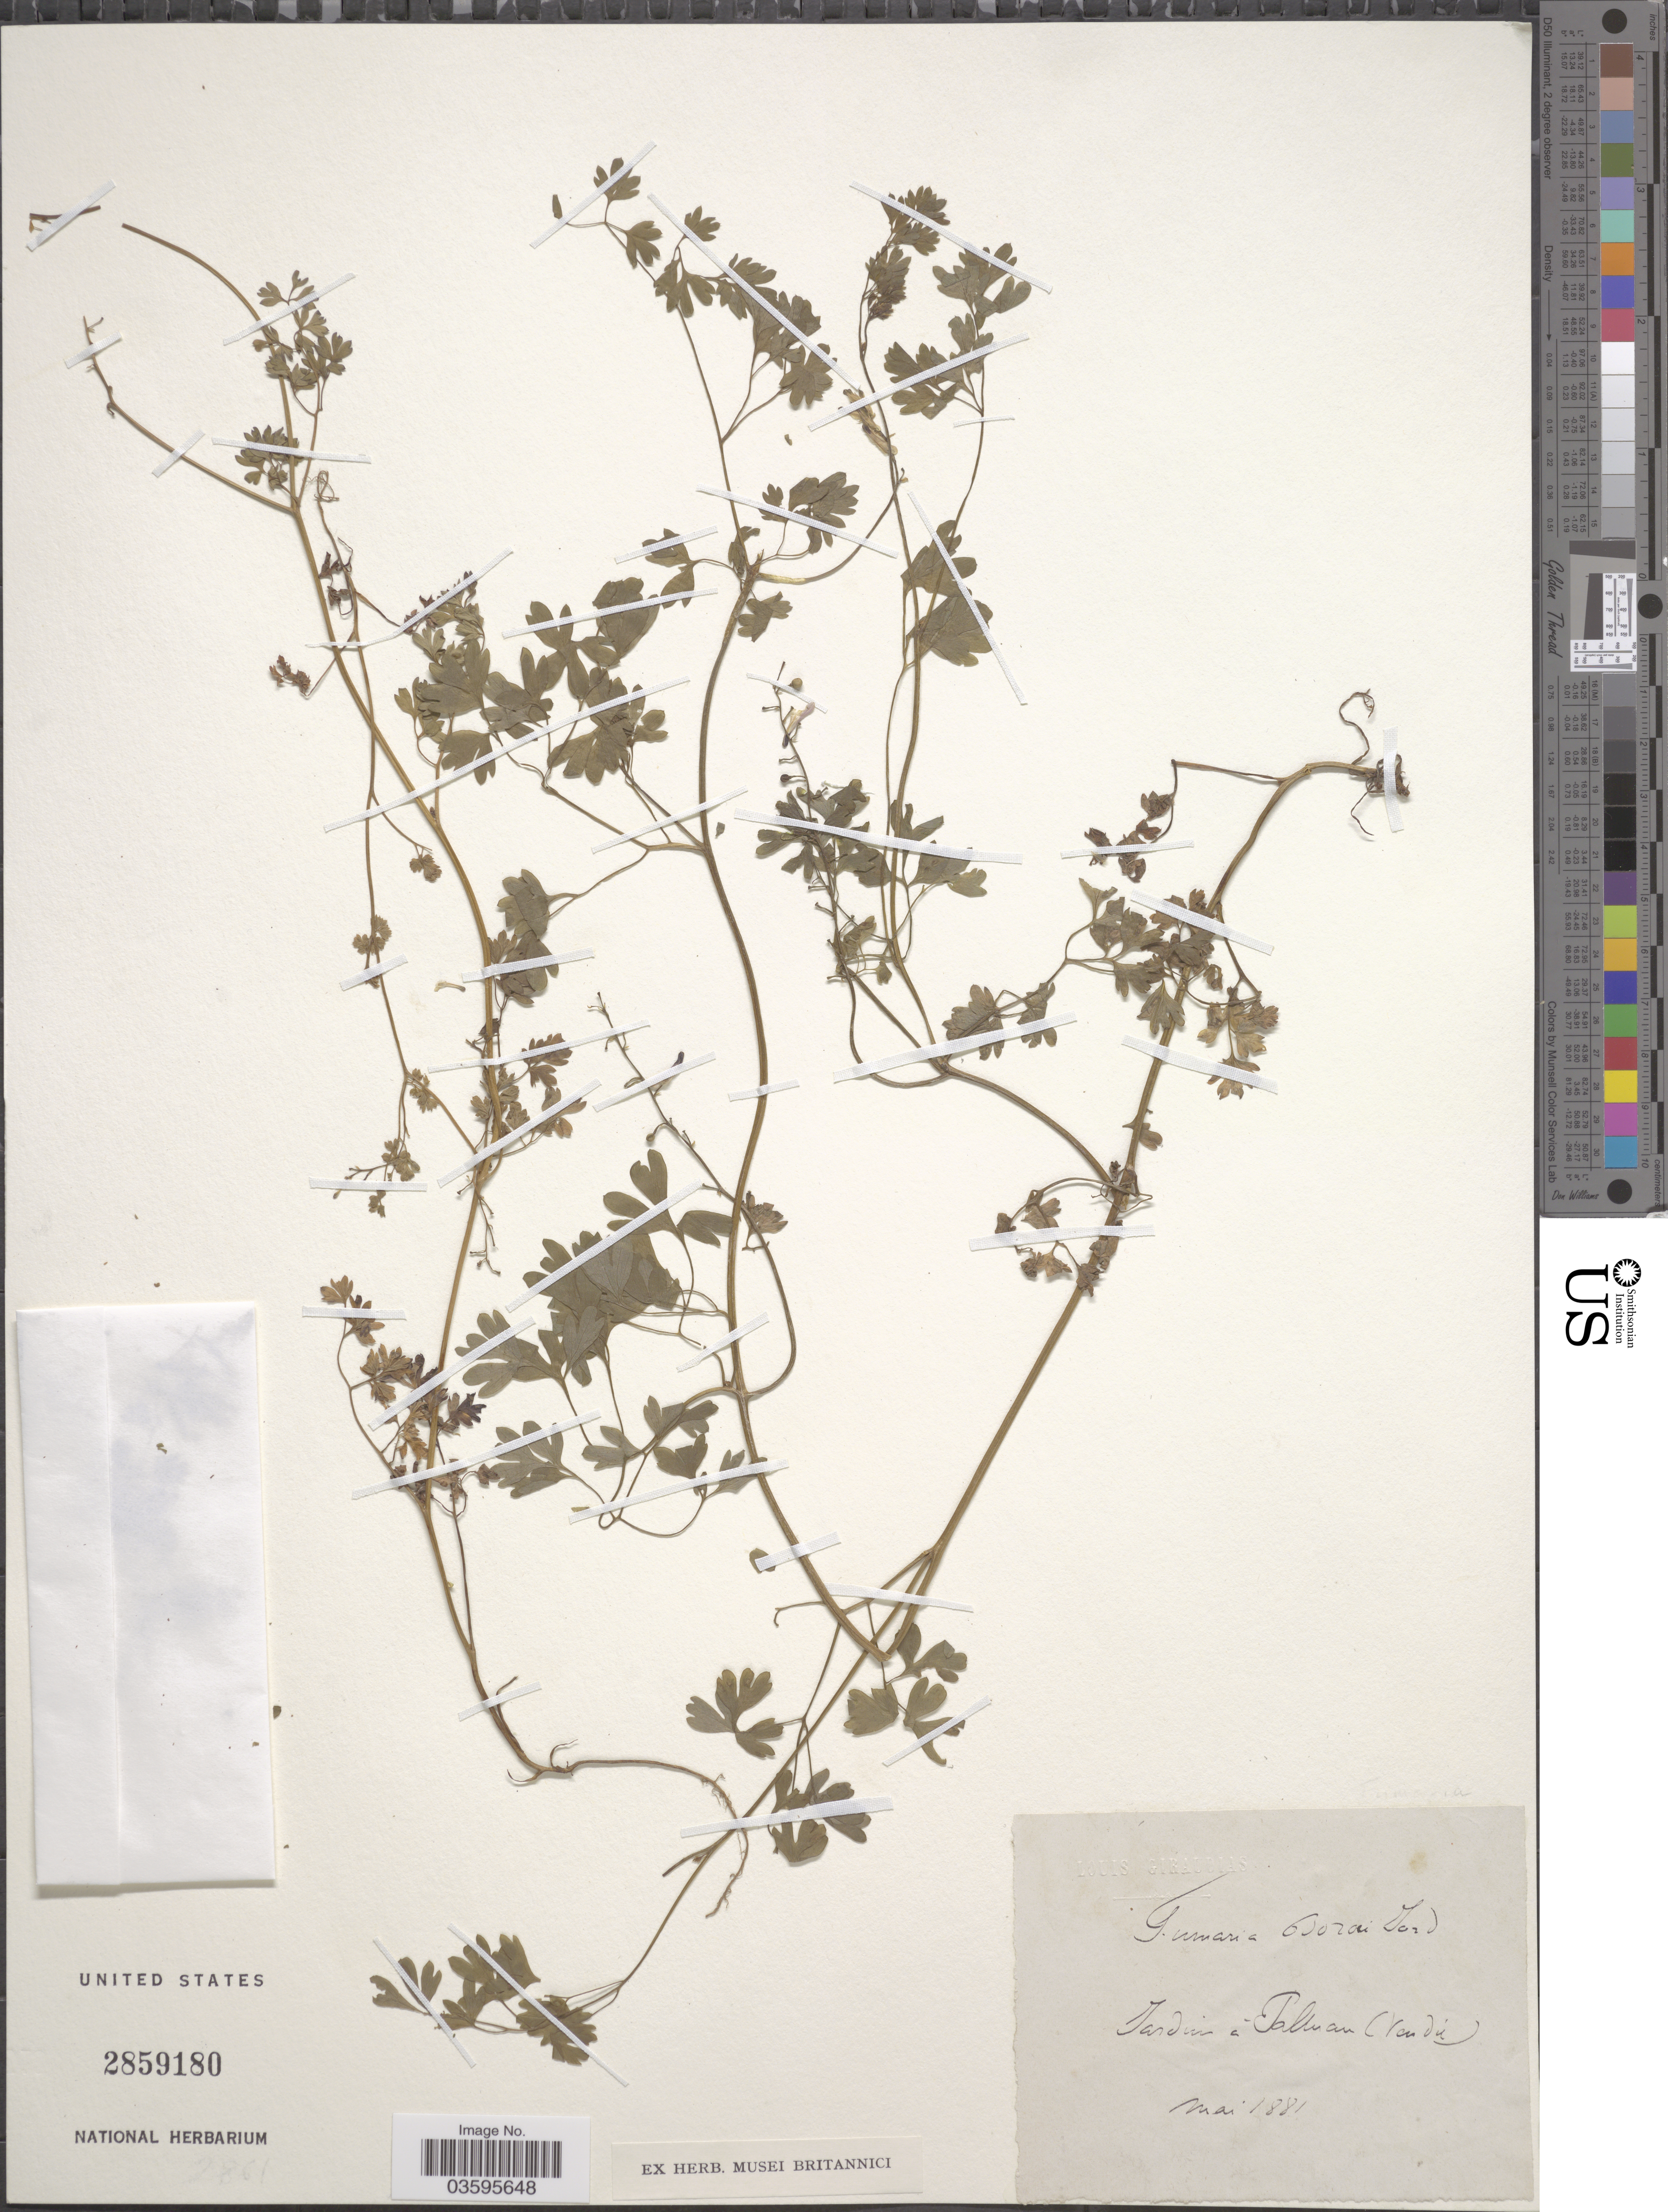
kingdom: Plantae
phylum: Tracheophyta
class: Magnoliopsida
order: Ranunculales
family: Papaveraceae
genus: Fumaria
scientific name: Fumaria boraei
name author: Jord.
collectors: ex herb. Musei Britannici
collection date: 1881-05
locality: Jardin á Palluan [interpreted] (Vandi [interpreted]).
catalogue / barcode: US 2859180